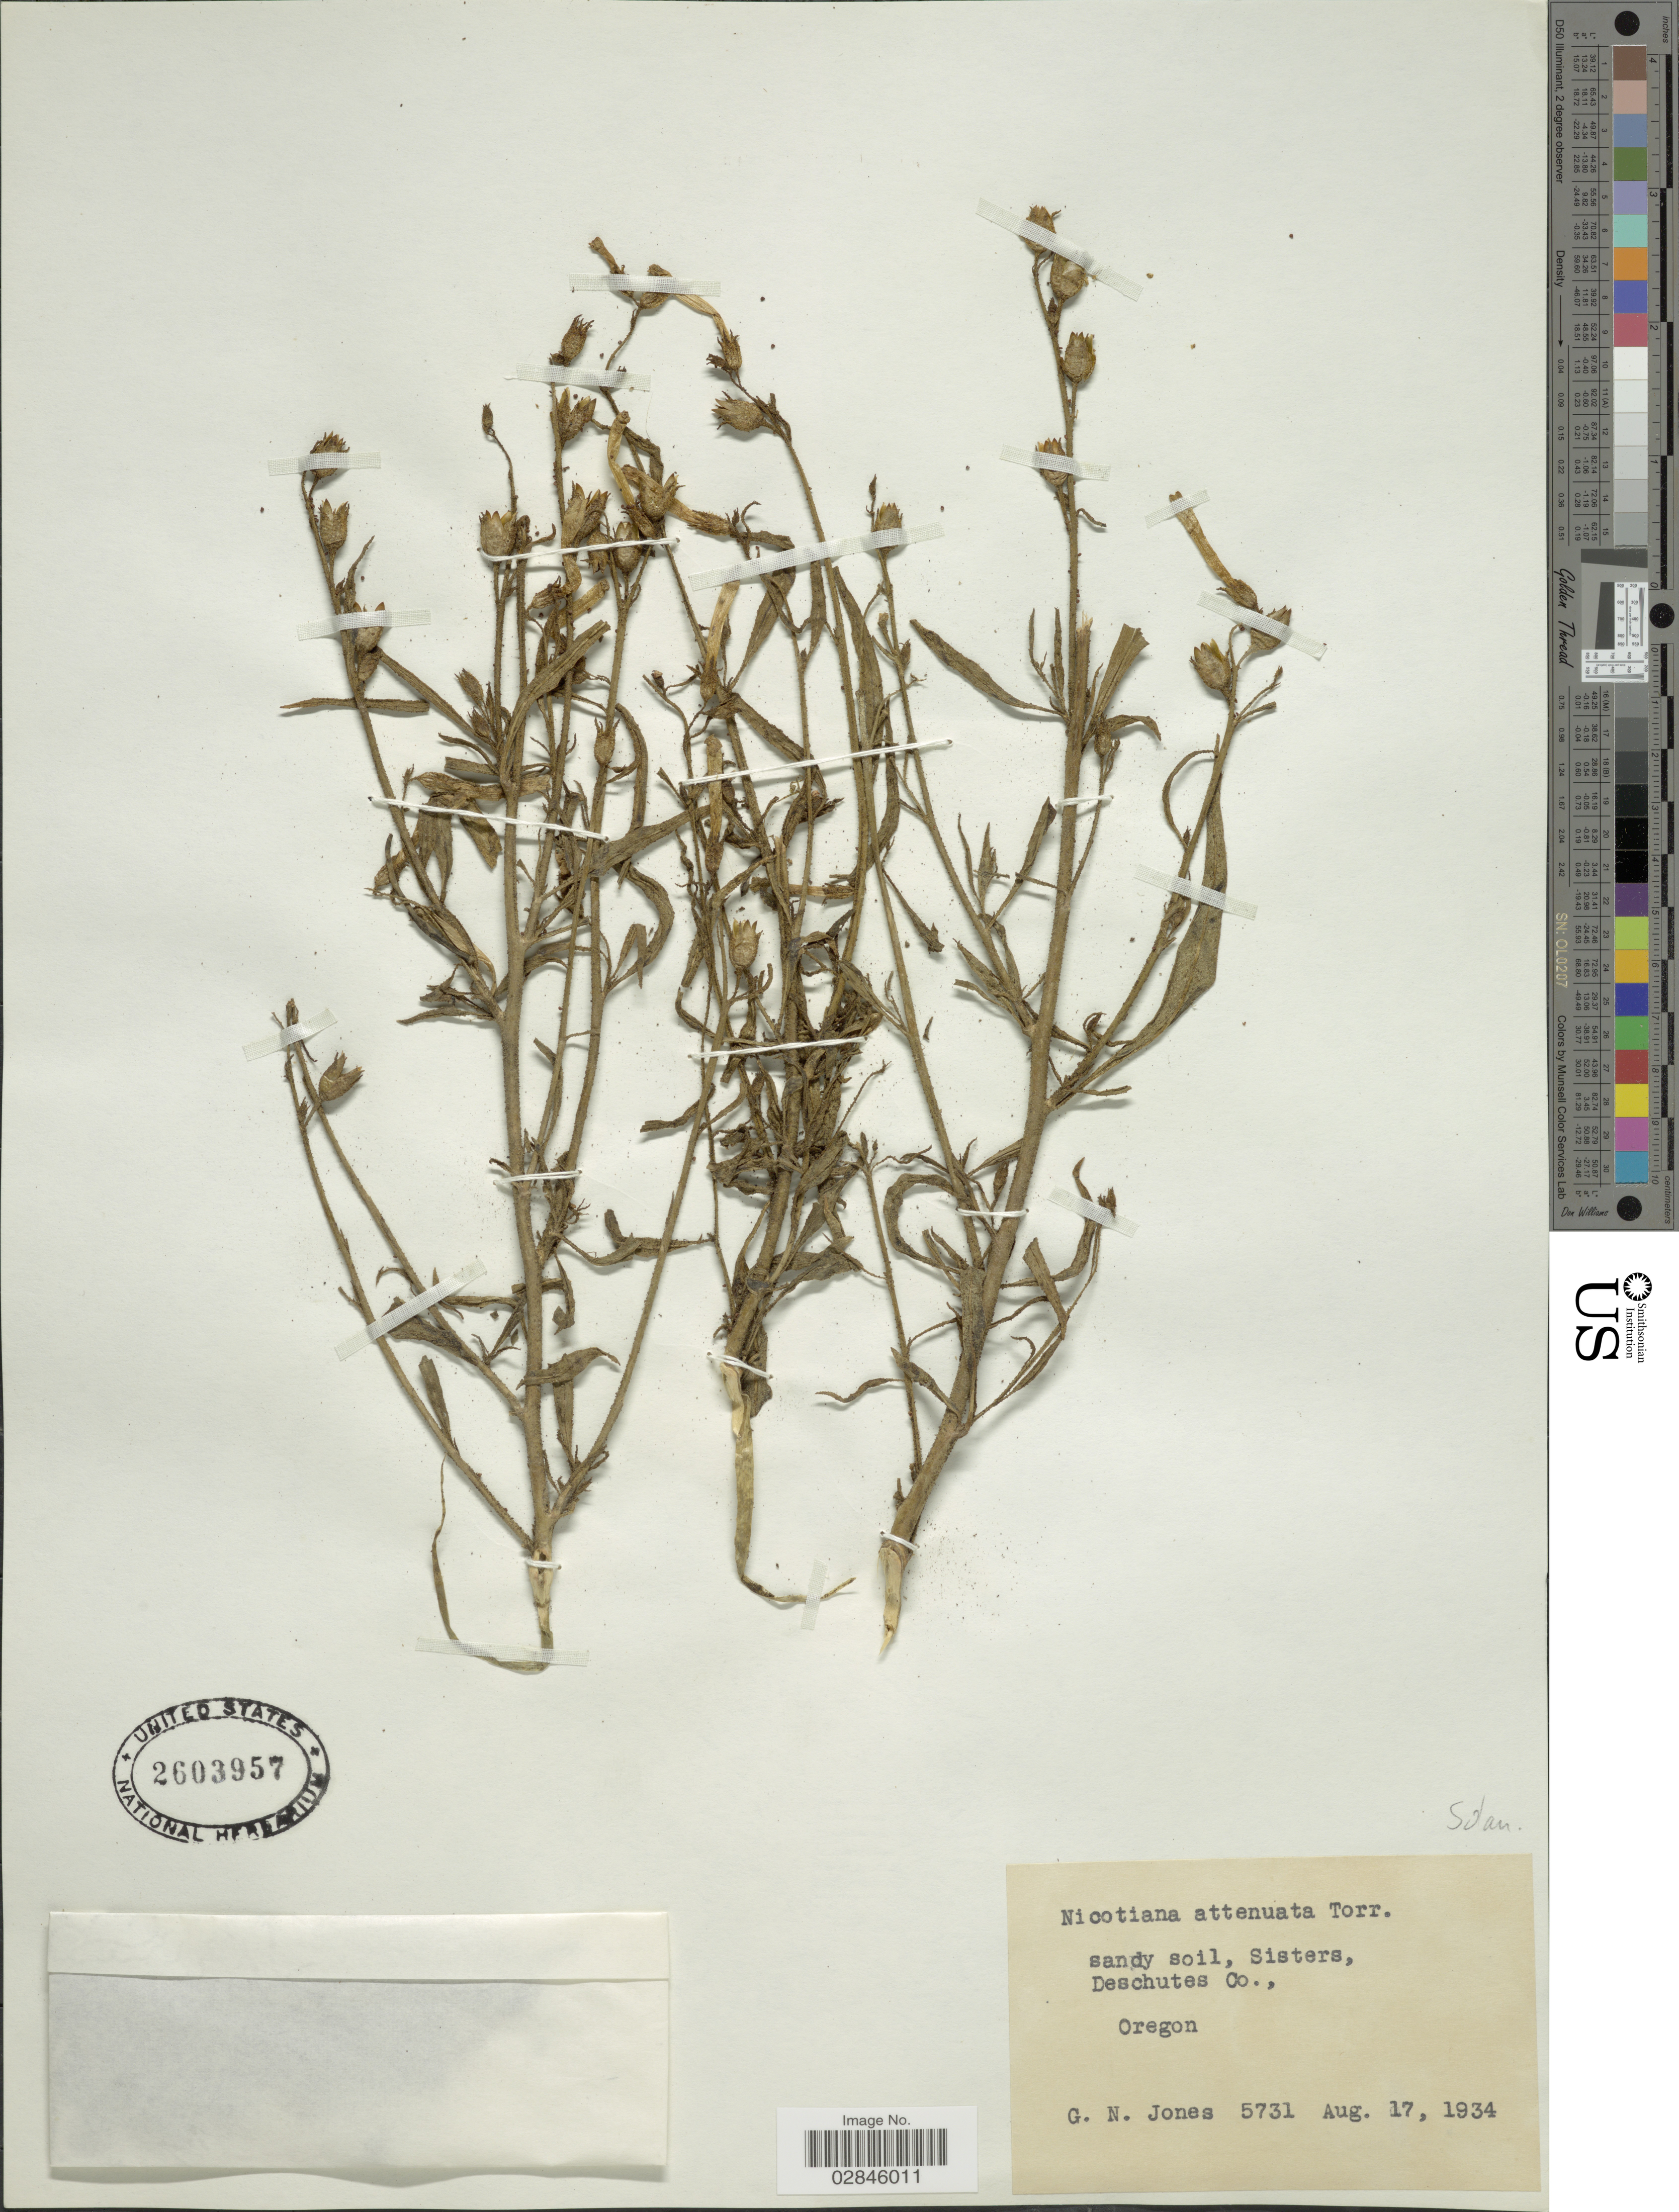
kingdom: Plantae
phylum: Tracheophyta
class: Magnoliopsida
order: Solanales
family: Solanaceae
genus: Nicotiana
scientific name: Nicotiana attenuata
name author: Torr. ex S. Watson in C. King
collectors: G. N. Jones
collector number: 5731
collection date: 1934-08-17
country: United States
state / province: Oregon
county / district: Deschutes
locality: Sisters, Deschutes Co.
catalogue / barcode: US 2603957